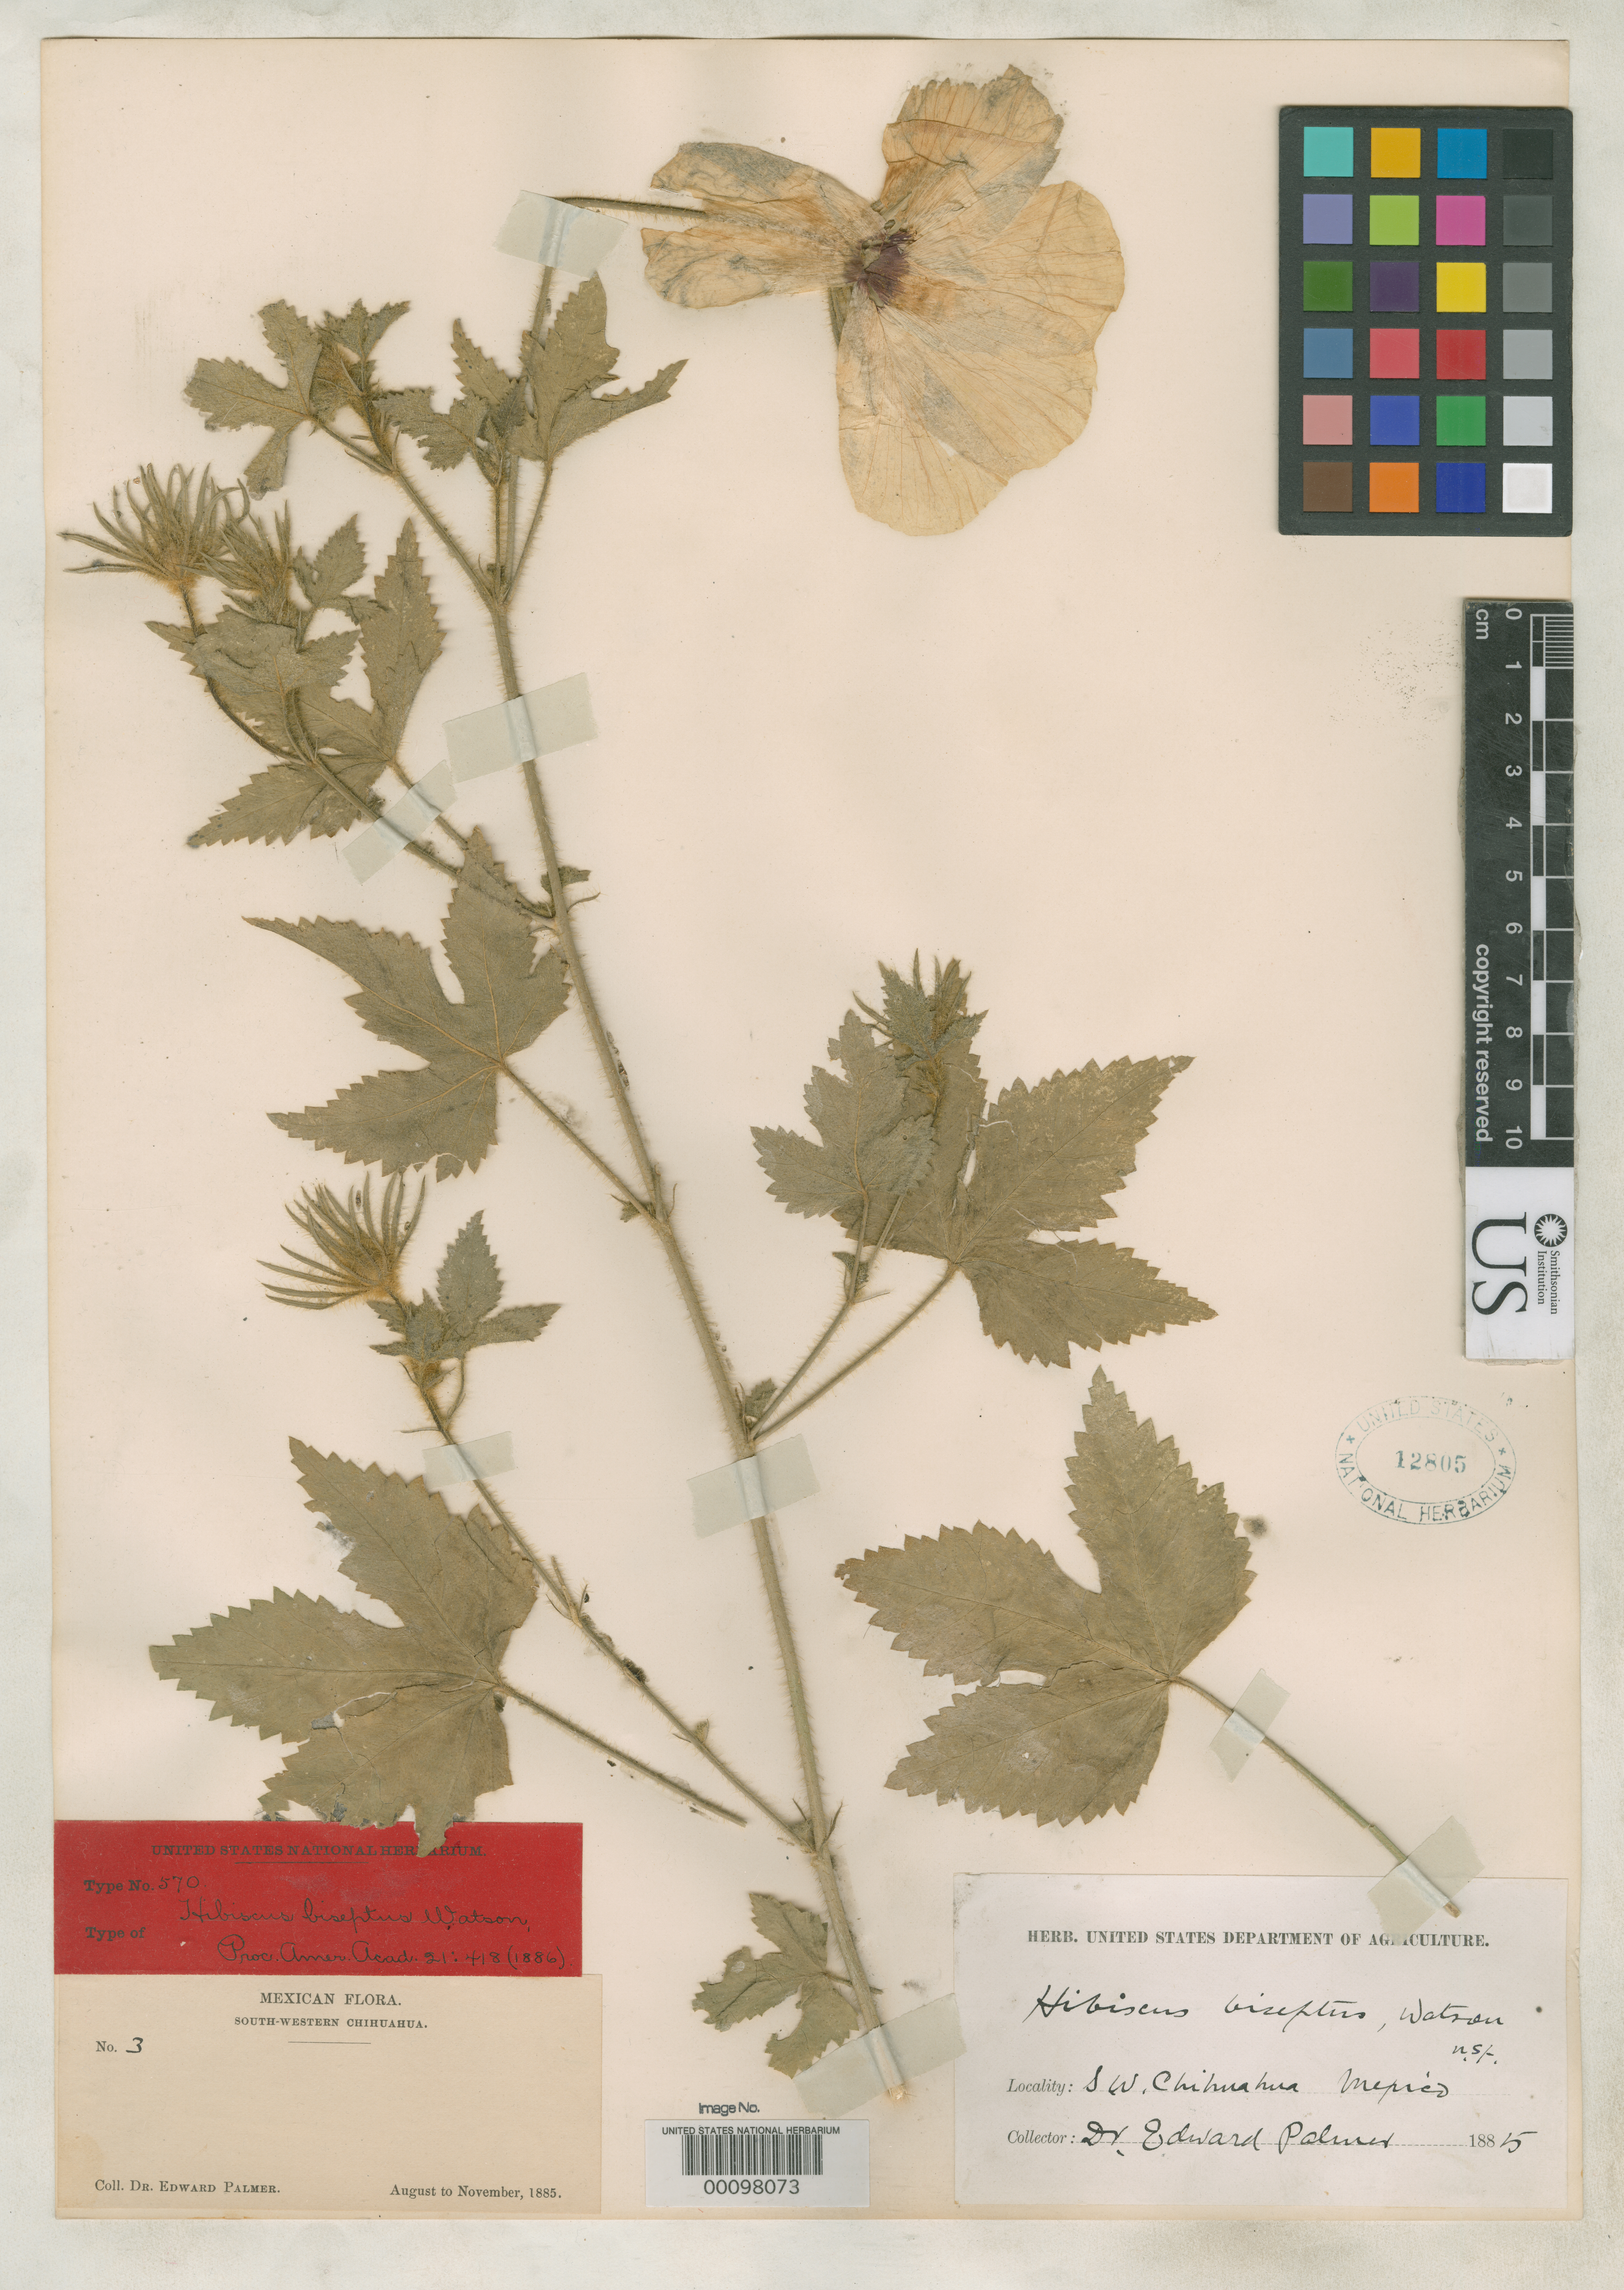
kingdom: Plantae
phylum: Tracheophyta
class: Magnoliopsida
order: Malvales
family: Malvaceae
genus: Hibiscus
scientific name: Hibiscus biseptus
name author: S. Watson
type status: Isotype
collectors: E. Palmer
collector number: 3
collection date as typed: Aug 1885 to -- Nov 1885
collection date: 1885-08/1885-11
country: Mexico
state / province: Chihuahua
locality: South-western Chihuahua.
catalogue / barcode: US 12805